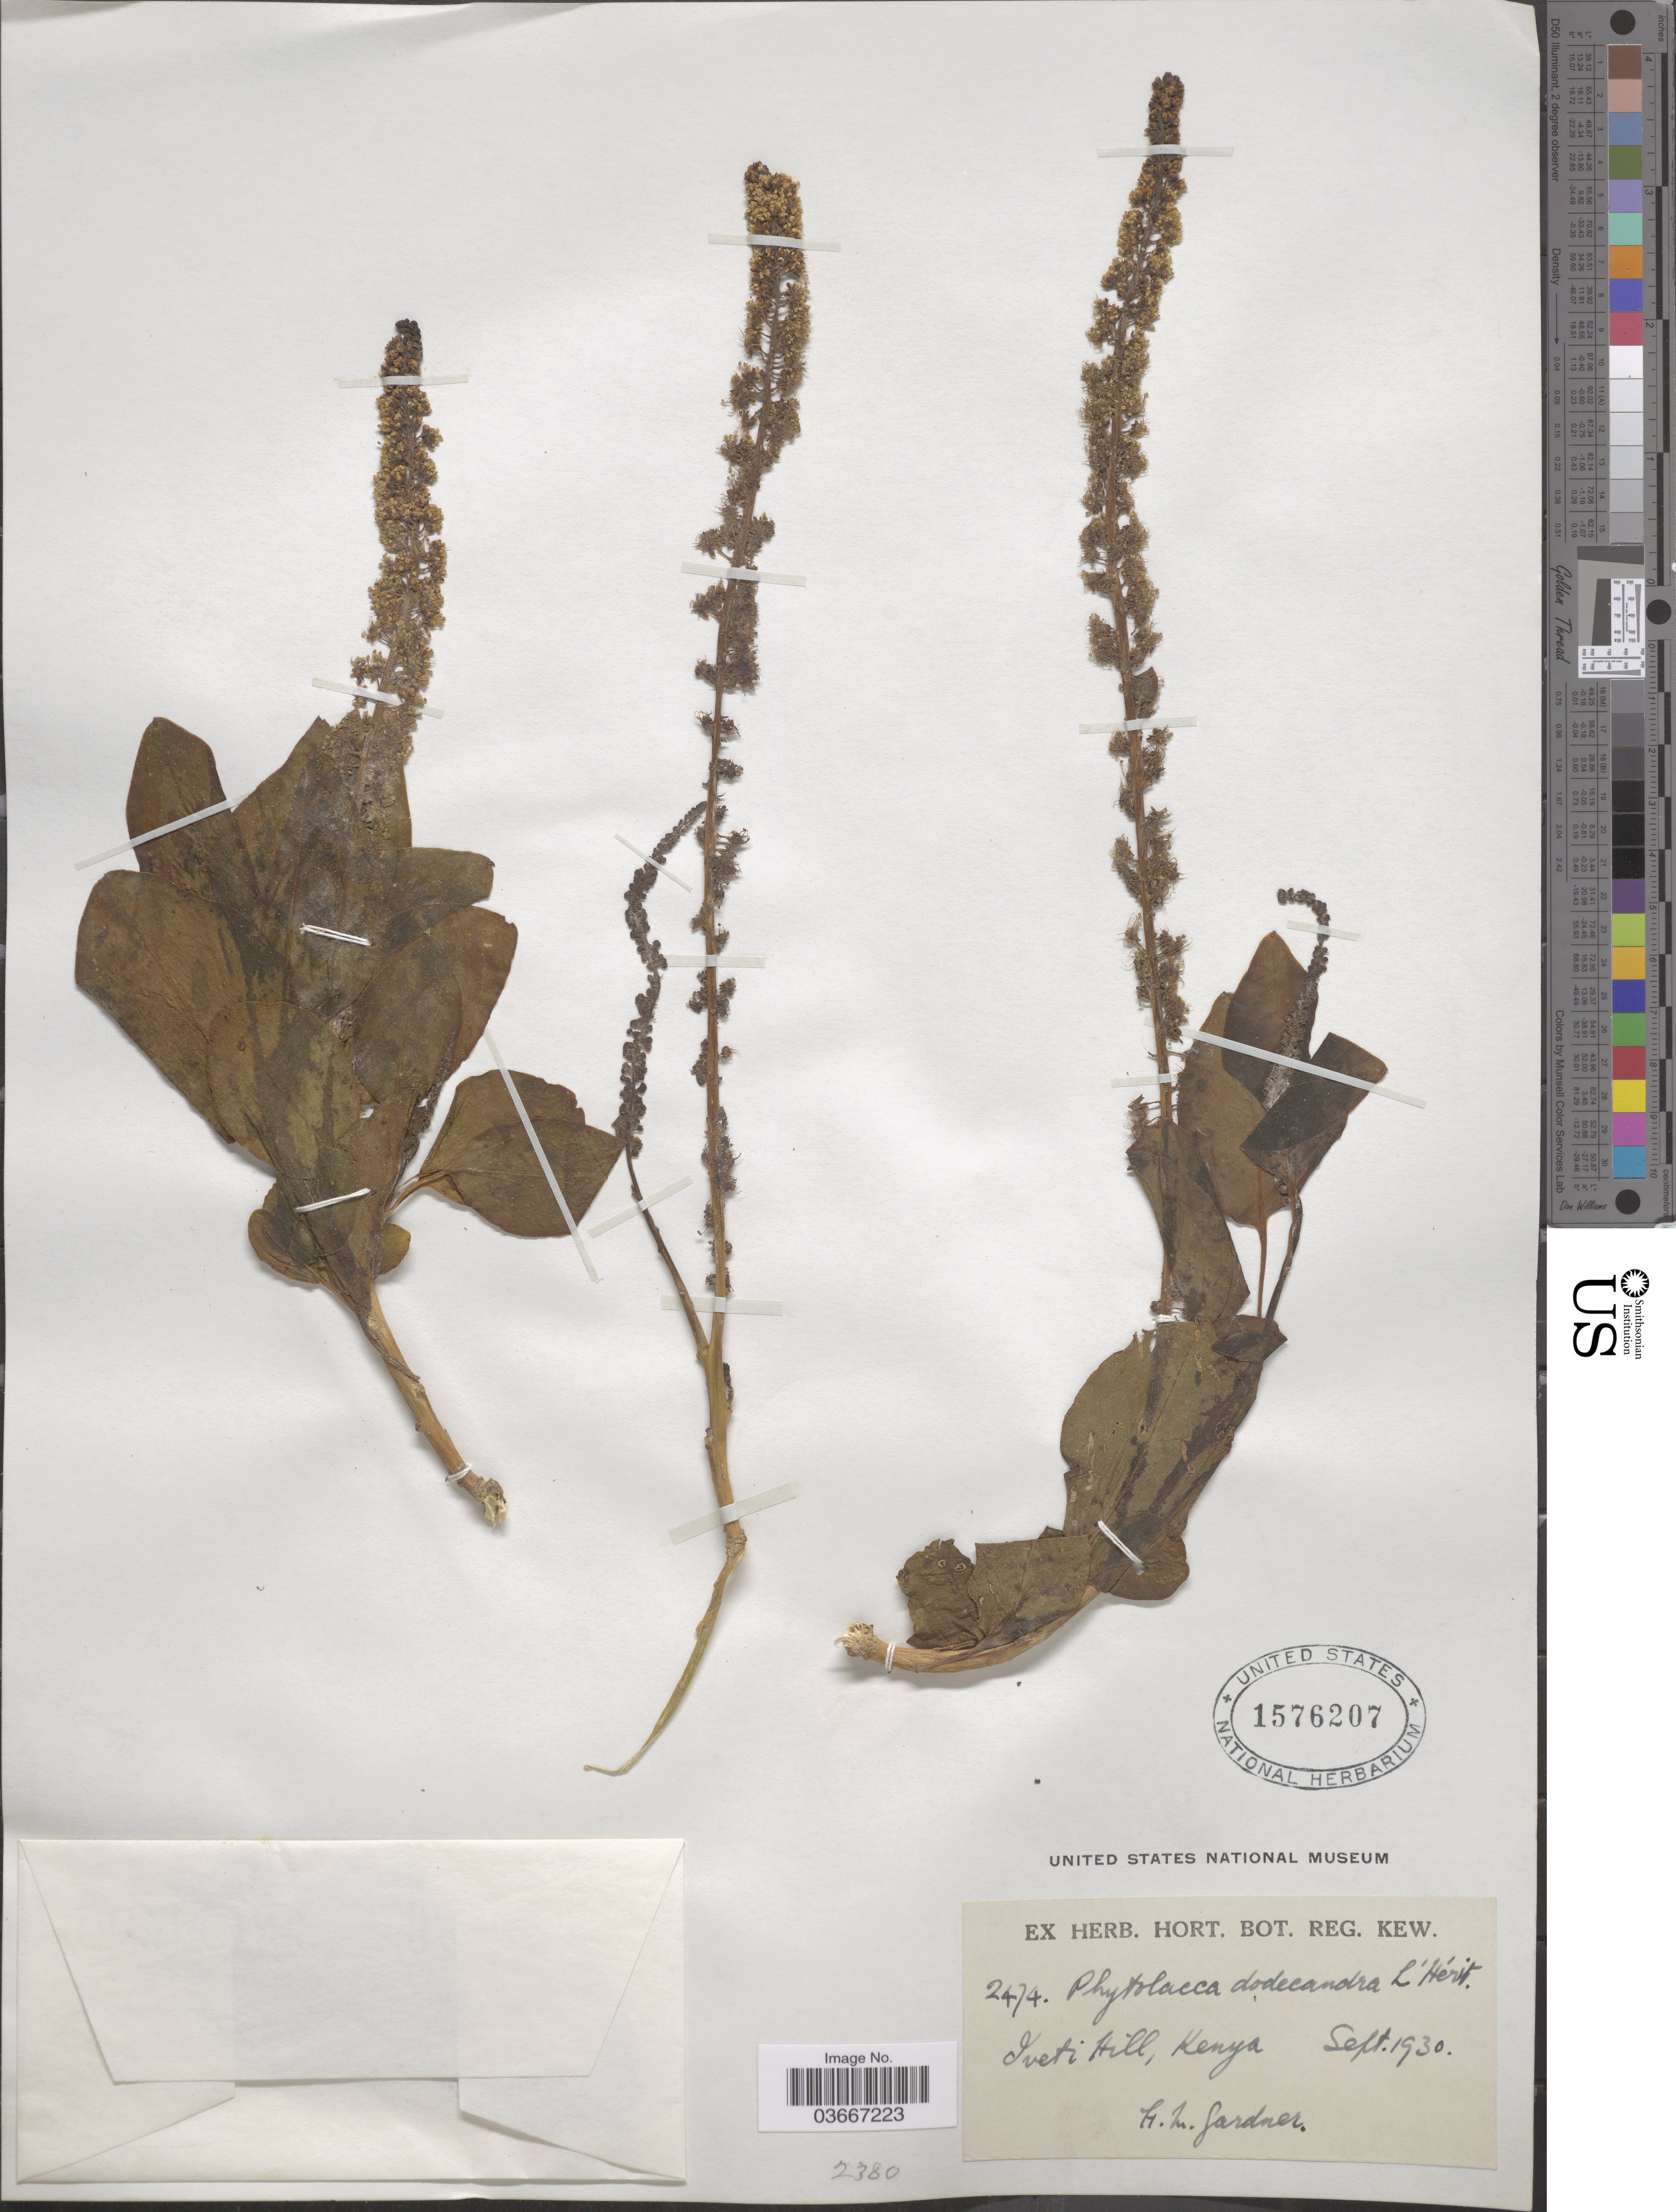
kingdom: Plantae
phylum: Tracheophyta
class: Magnoliopsida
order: Caryophyllales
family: Phytolaccaceae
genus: Phytolacca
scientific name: Phytolacca dodecandra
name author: L'Hér.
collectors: H. M. Gardner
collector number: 2474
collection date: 1930-09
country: Kenya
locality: Iveti Hill.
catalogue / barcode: US 1576207